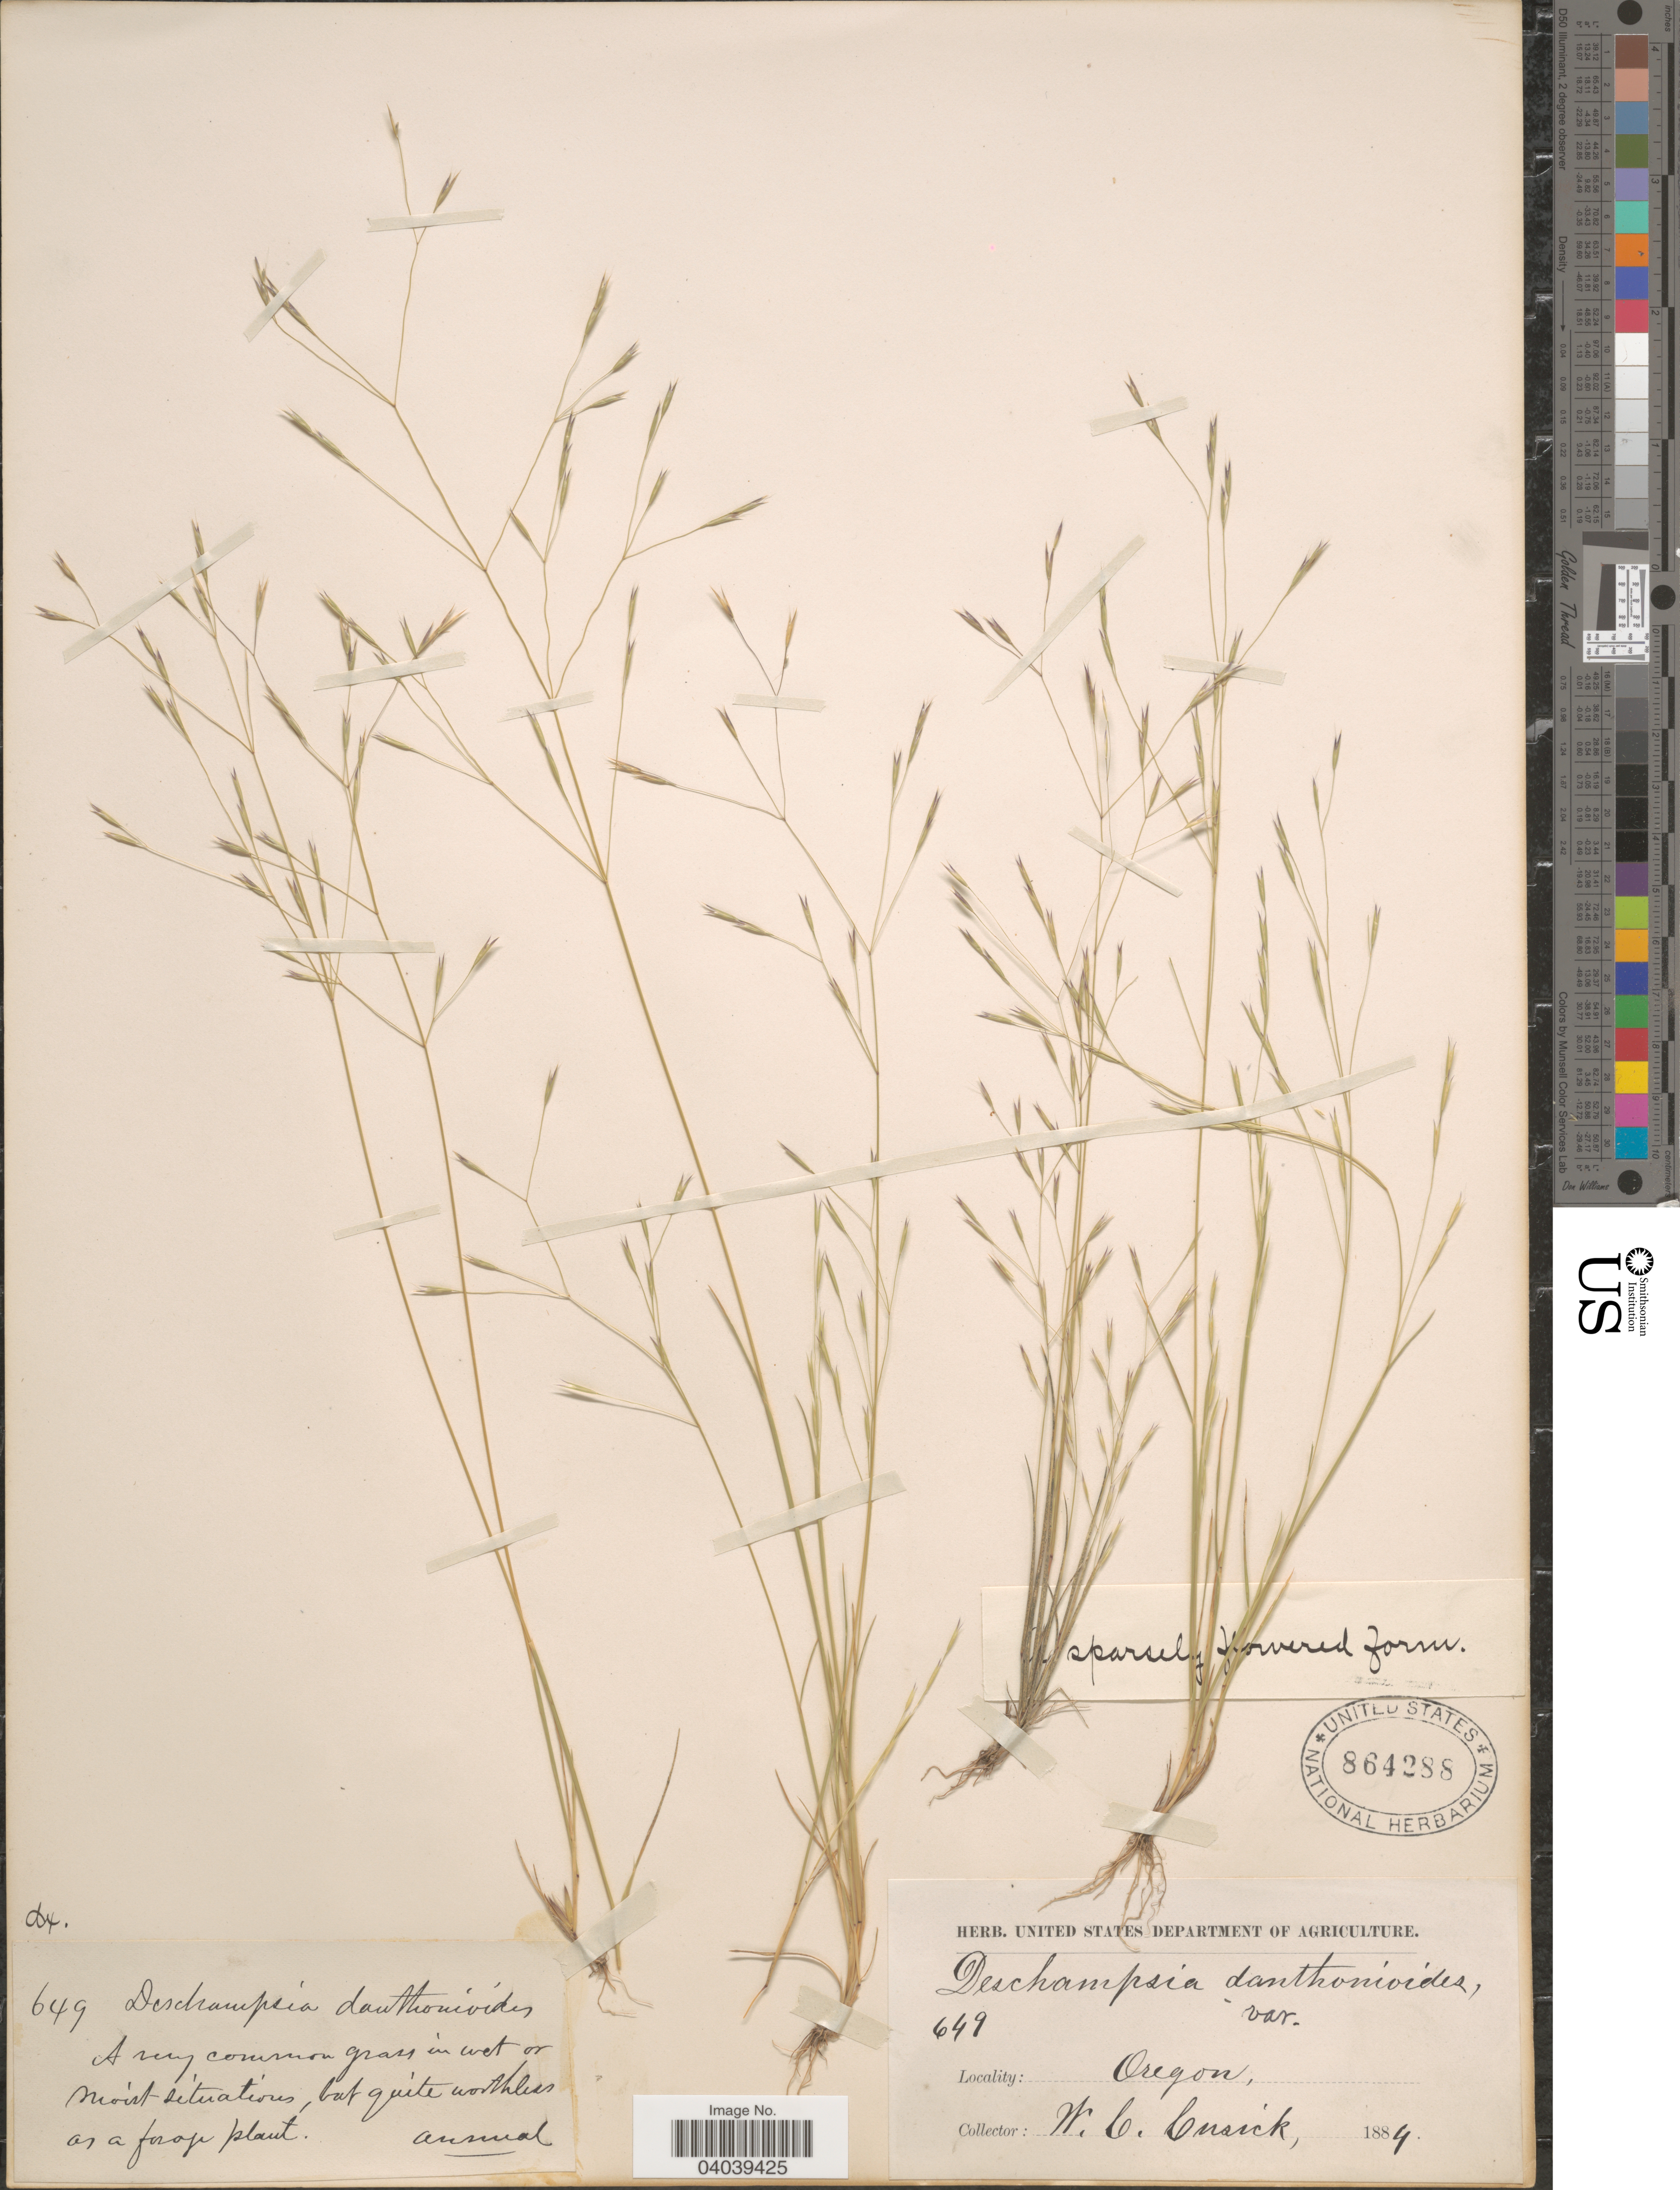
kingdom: Plantae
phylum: Tracheophyta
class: Liliopsida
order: Poales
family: Poaceae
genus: Deschampsia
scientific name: Deschampsia danthonioides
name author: (Trin.) Munro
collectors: W. C. Cusick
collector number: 649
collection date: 1884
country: United States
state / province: Oregon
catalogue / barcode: US 864288